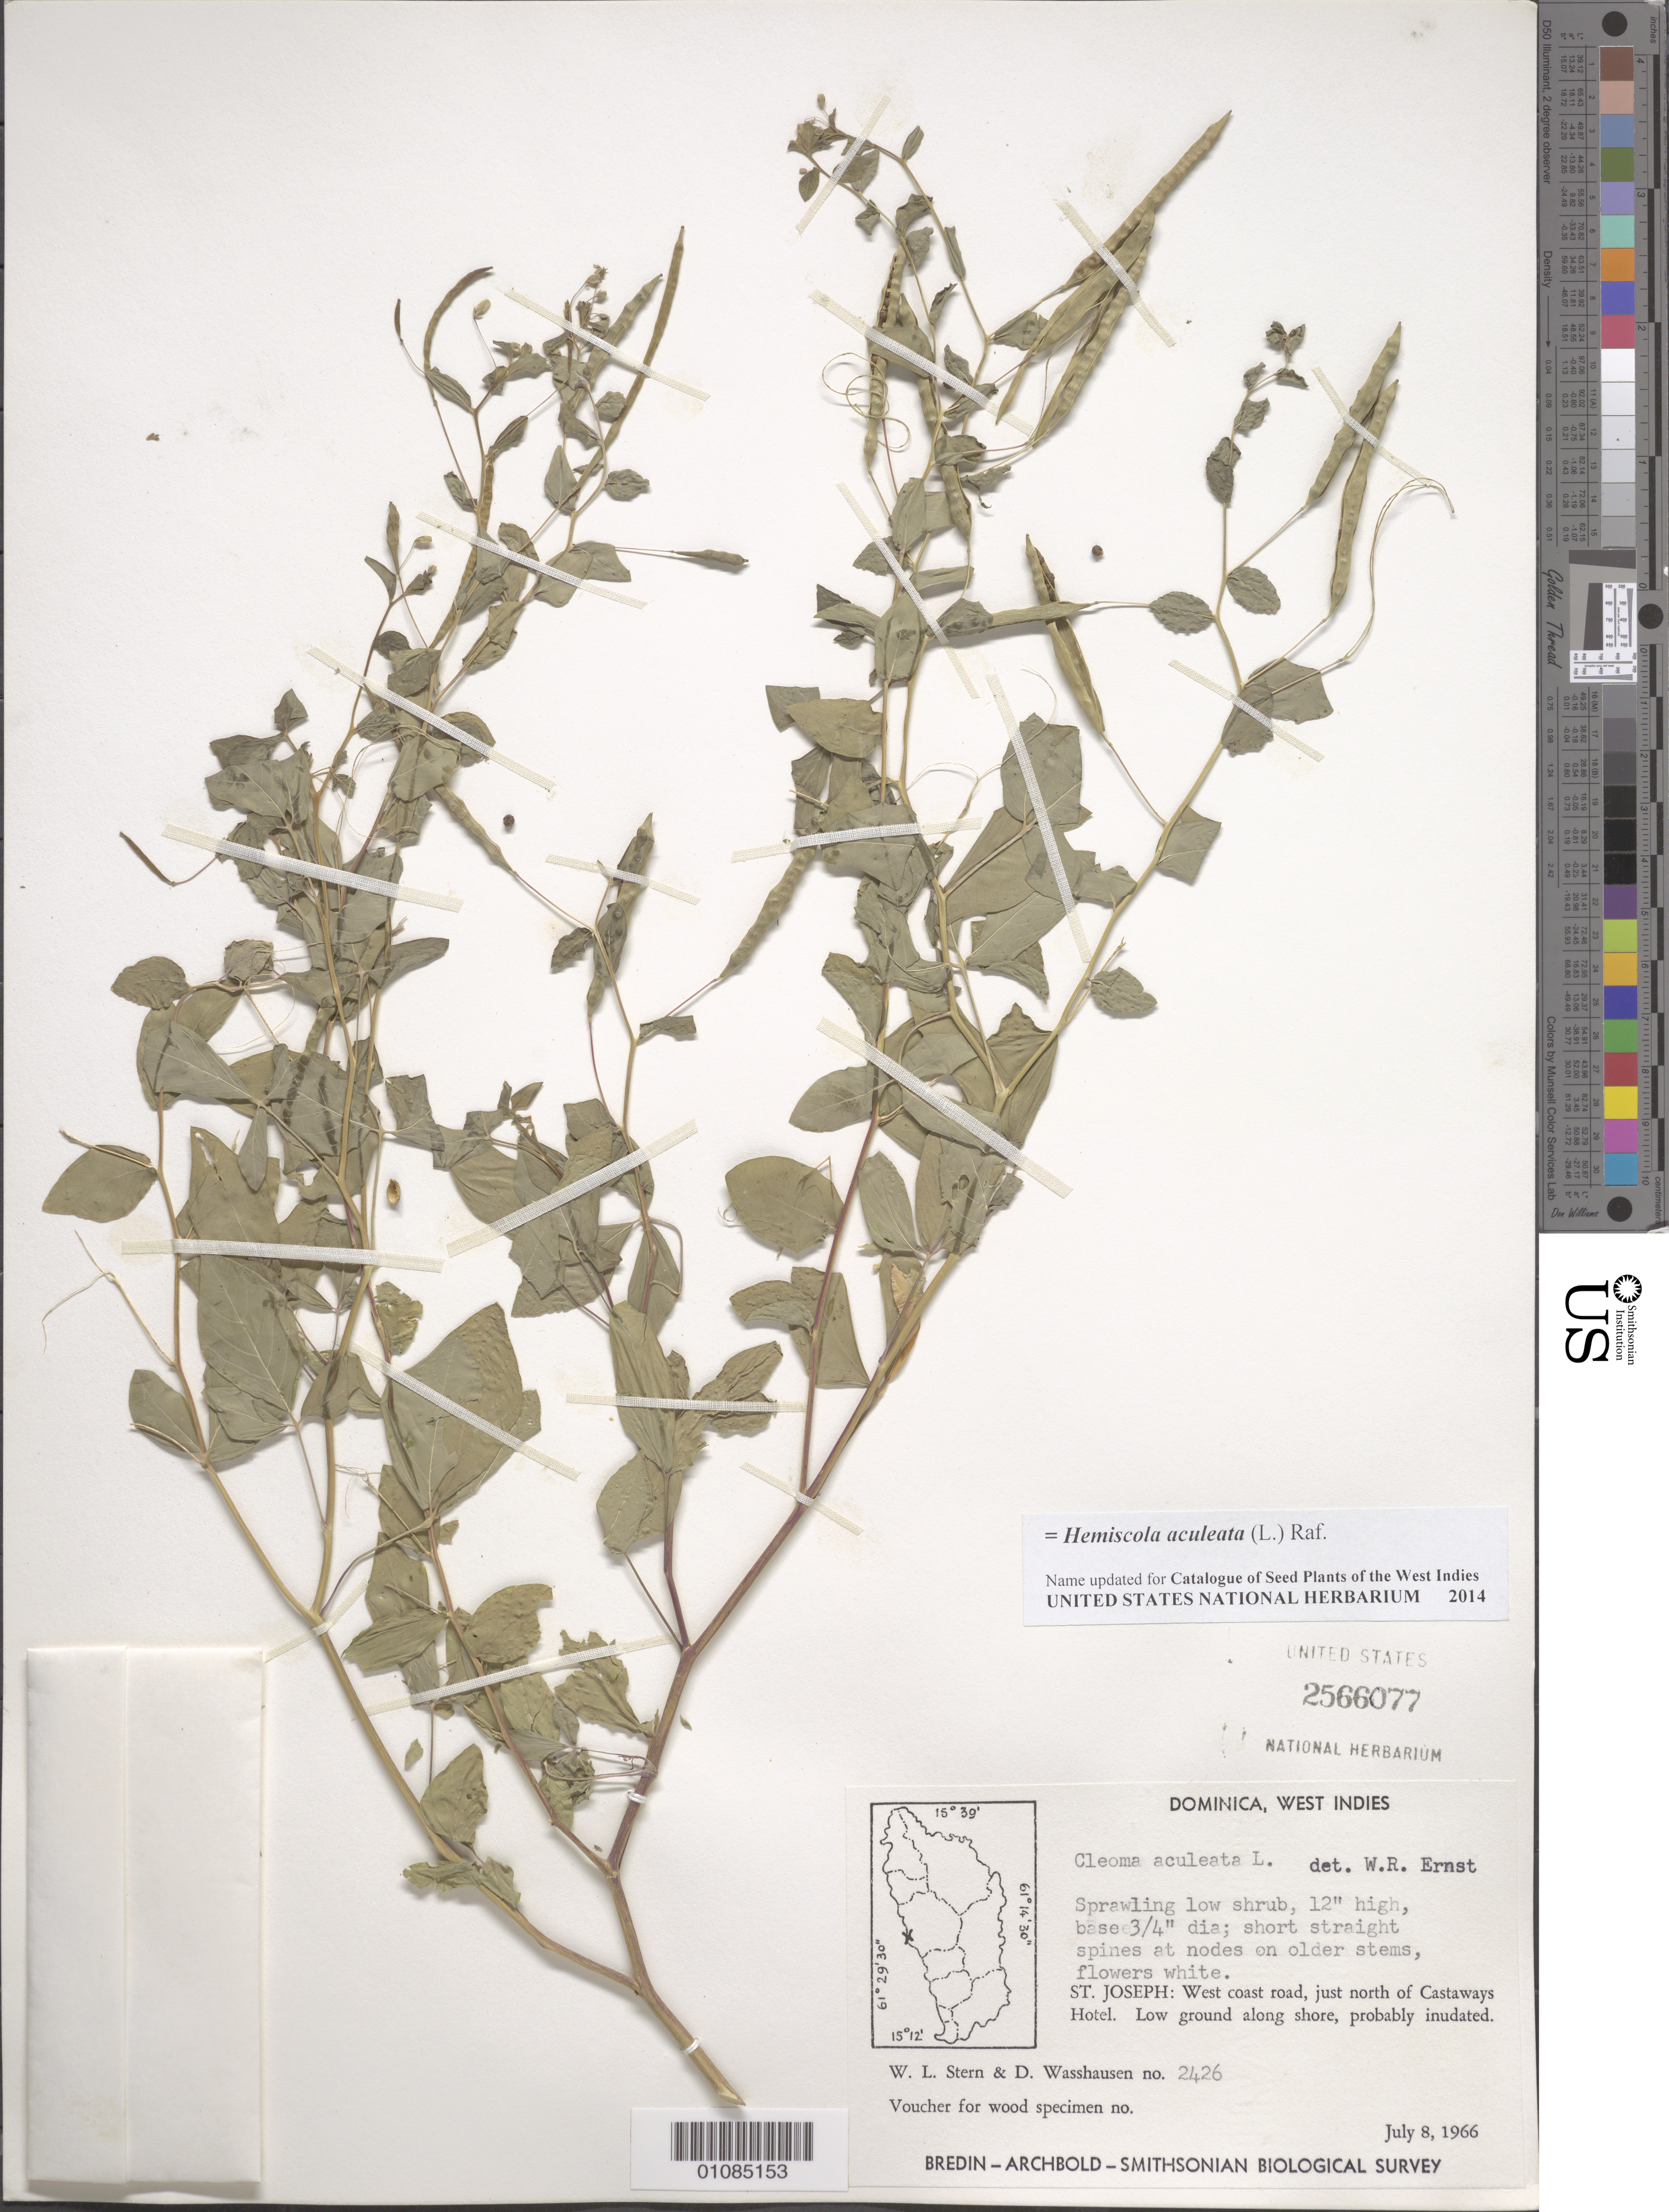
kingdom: Plantae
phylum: Tracheophyta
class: Magnoliopsida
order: Brassicales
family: Cleomaceae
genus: Tarenaya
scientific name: Tarenaya aculeata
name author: (L.) Soares Neto & Roalson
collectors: W. L. Stern & D. C. Wasshausen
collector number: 2426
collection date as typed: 08 Jul 1966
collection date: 1966-07-08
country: Dominica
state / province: St. Joseph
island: Dominica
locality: W Coast road, just N of Castaways Hotel.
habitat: Low ground along shore, probably inundated.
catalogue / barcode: US 2566077